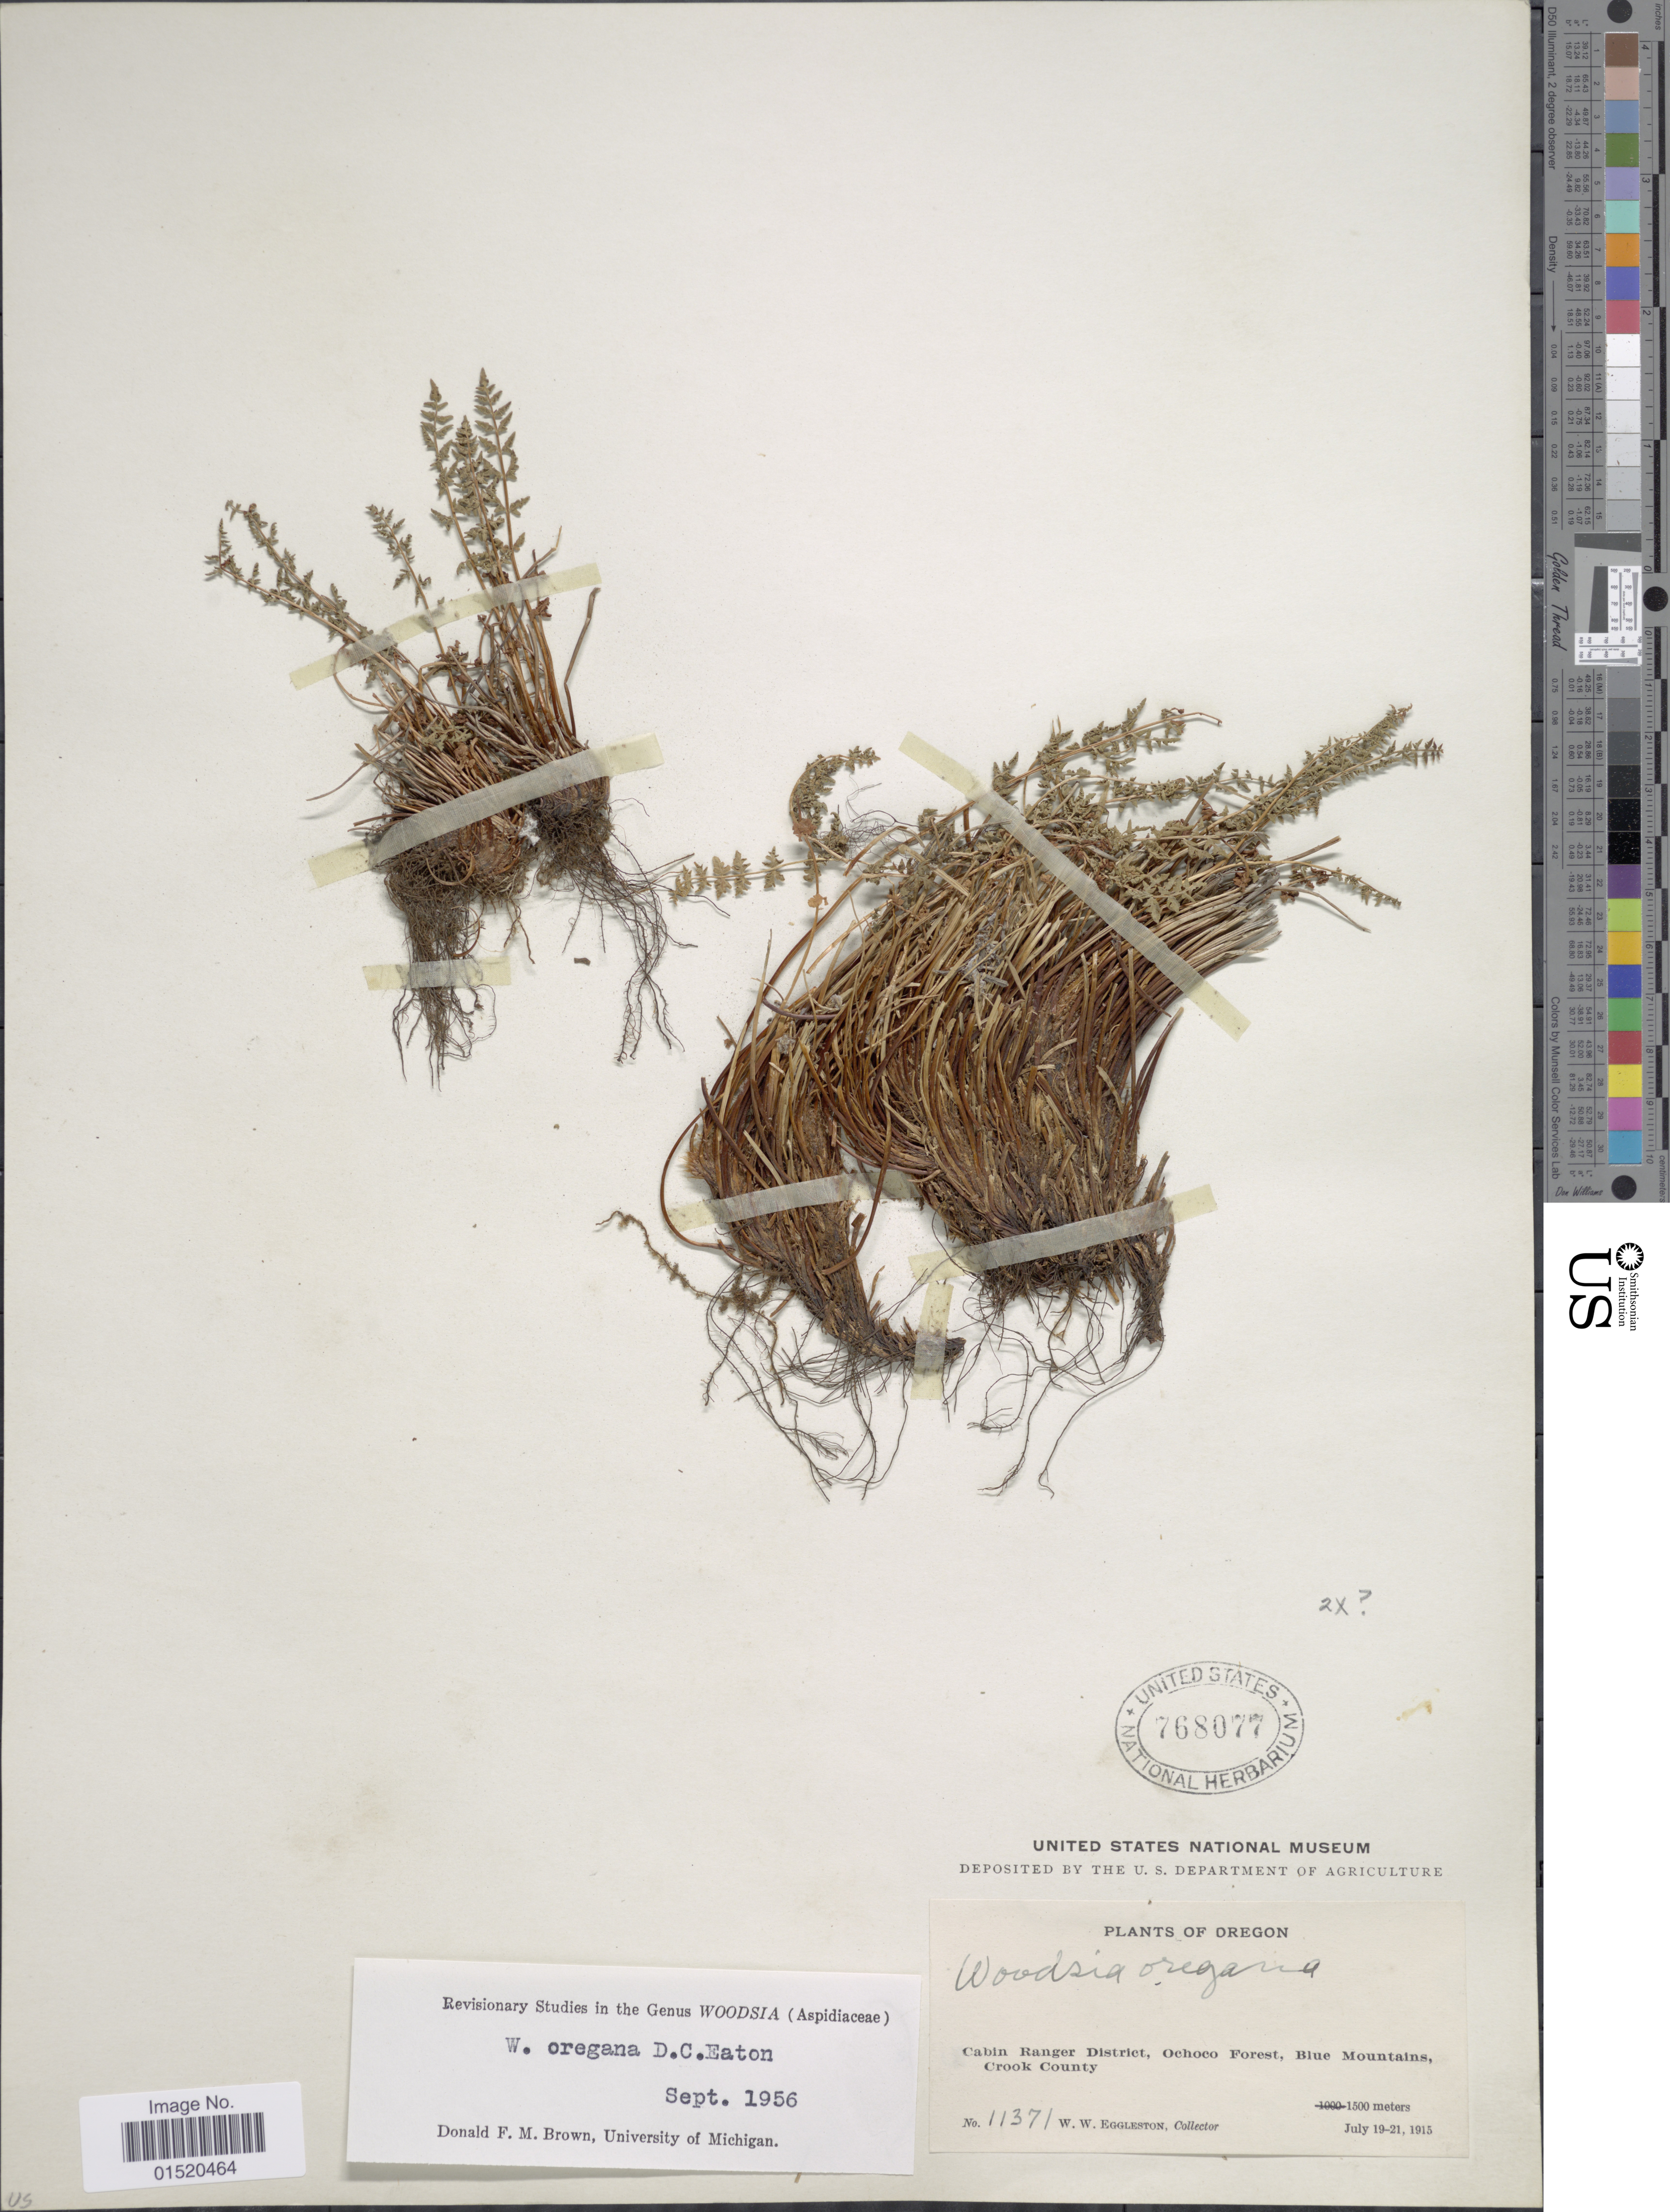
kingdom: Plantae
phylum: Tracheophyta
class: Polypodiopsida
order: Polypodiales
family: Woodsiaceae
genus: Woodsia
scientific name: Woodsia oregana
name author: D.C. Eaton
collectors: W. W. Eggleston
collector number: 11371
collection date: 1915-07-19/1915-07-21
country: United States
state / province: Oregon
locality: Cabin Ranger District, Ochoco Forest, Blue Mountains, Crook County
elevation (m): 1500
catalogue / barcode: US 768077